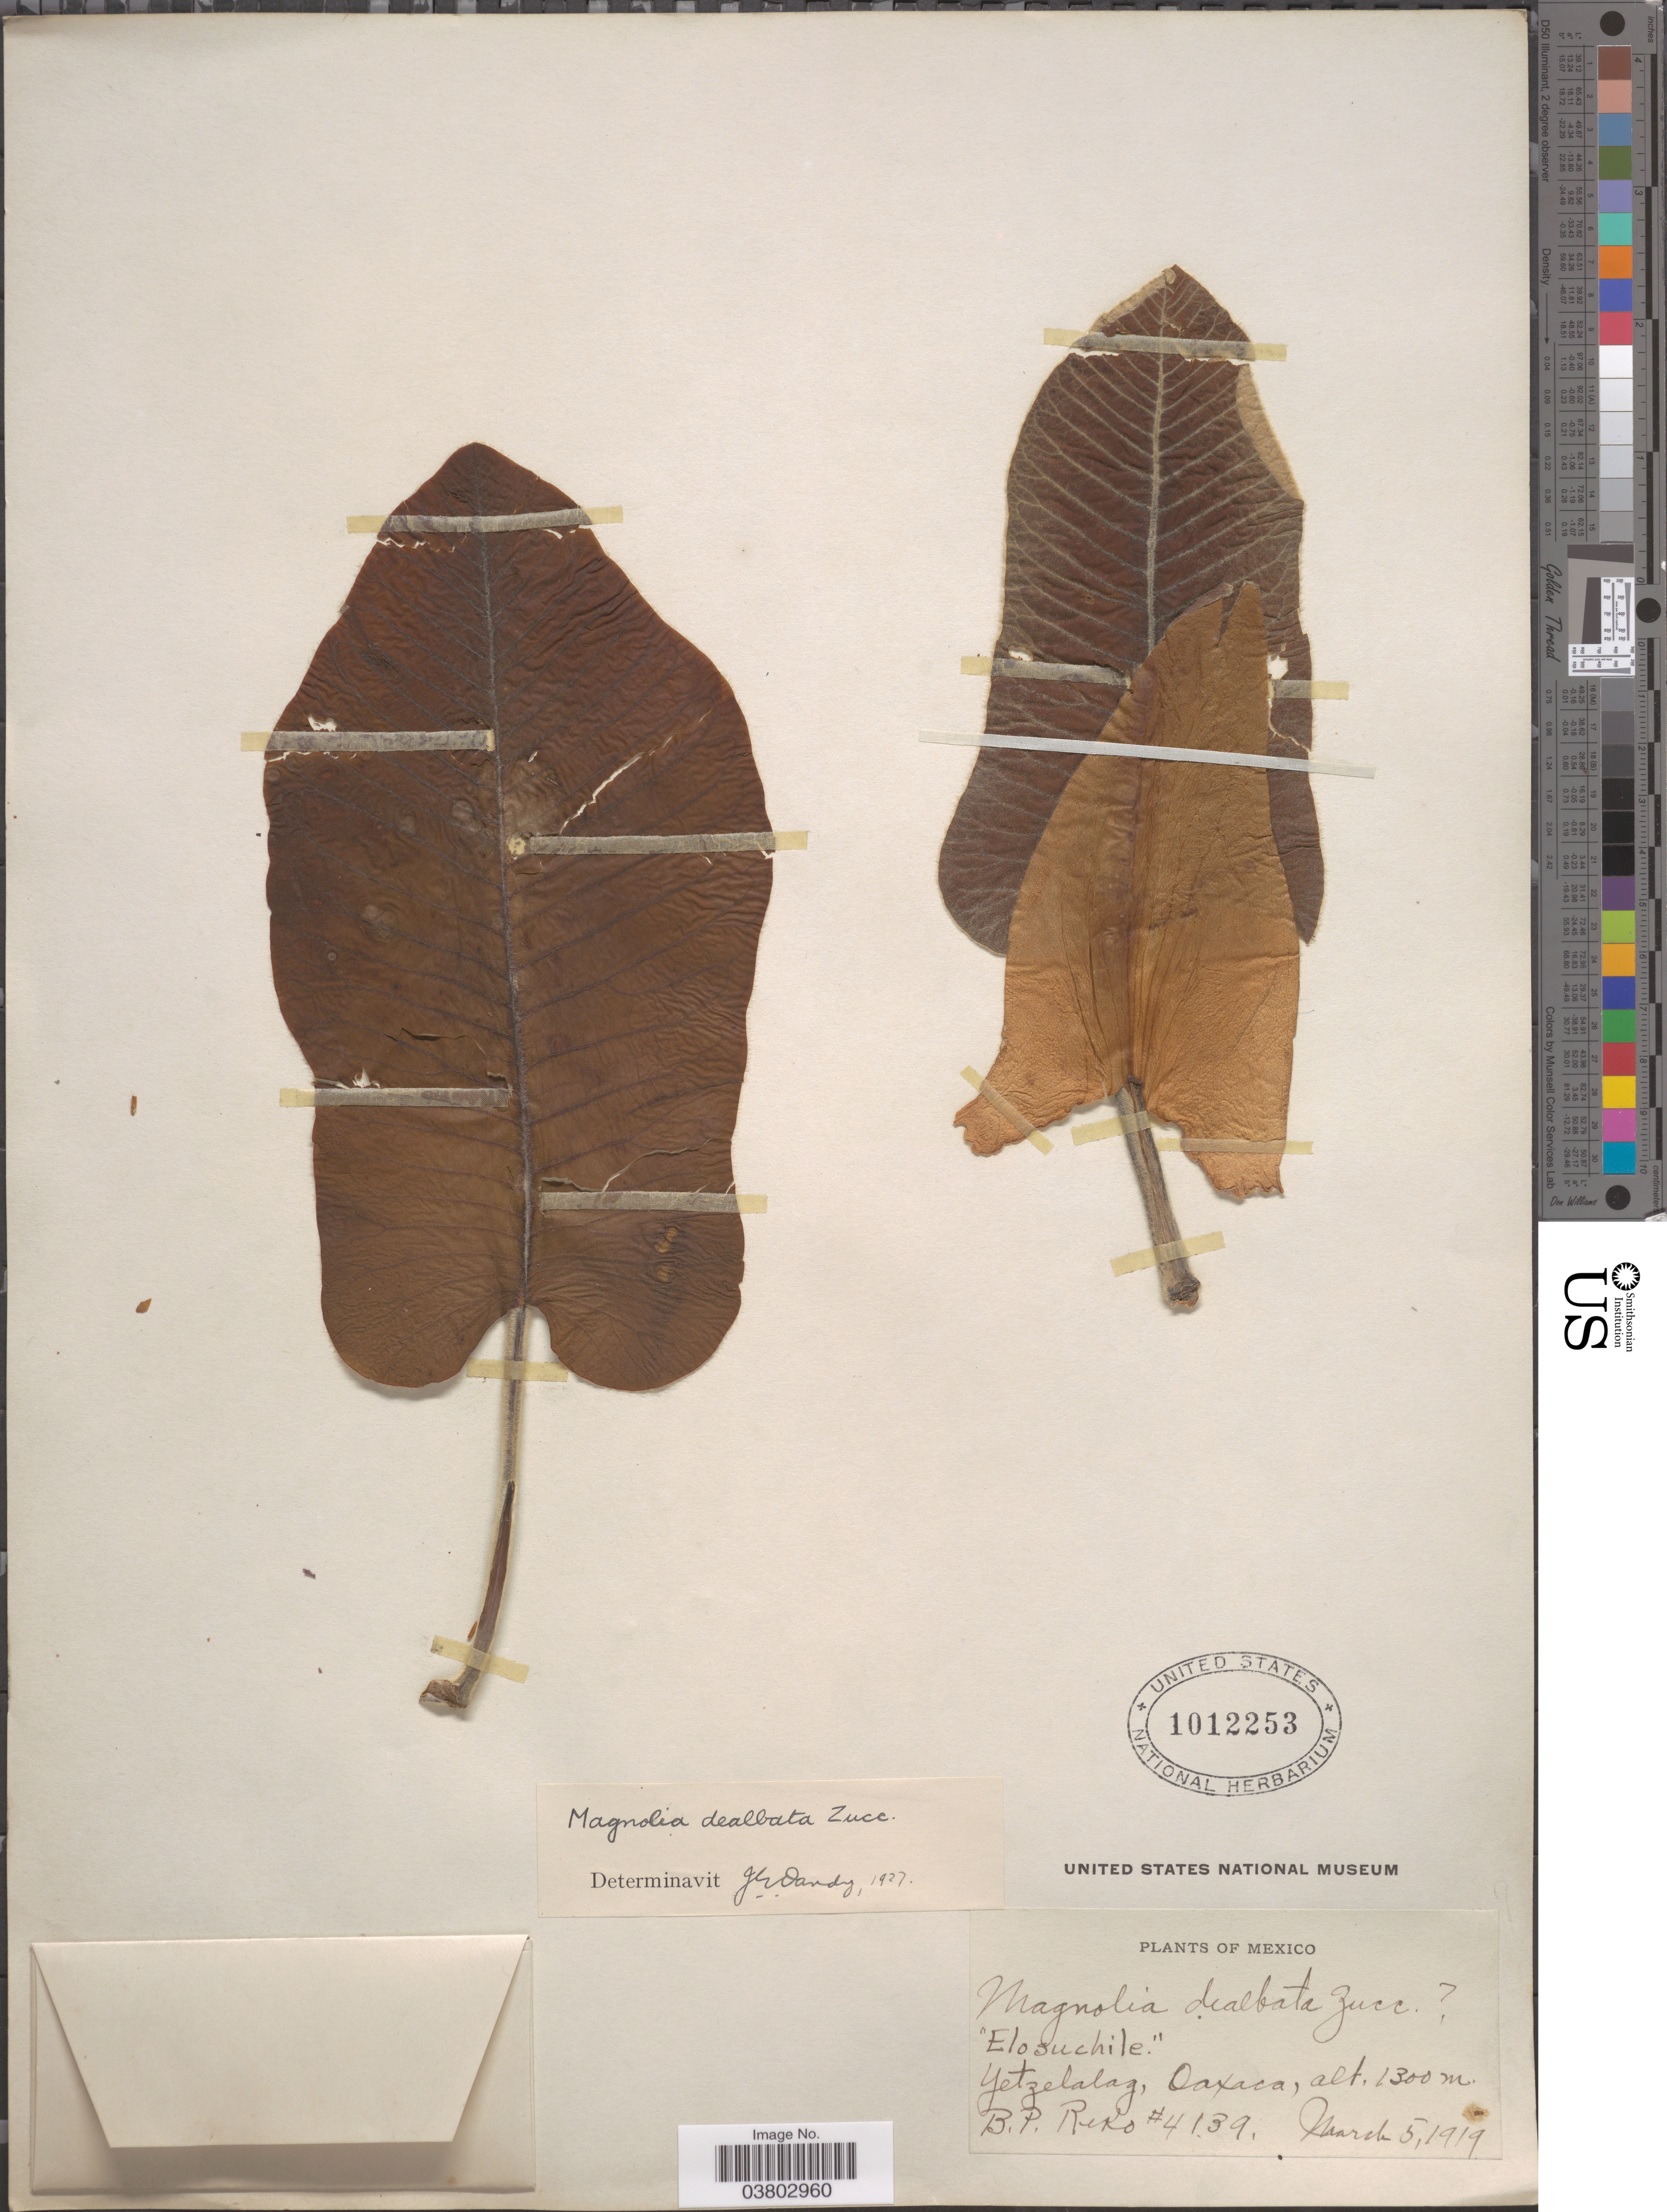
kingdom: Plantae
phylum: Tracheophyta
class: Magnoliopsida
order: Magnoliales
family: Magnoliaceae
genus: Magnolia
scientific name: Magnolia dealbata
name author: Zucc.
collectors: B. P. Reko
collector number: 4139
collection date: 1919-03-05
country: Mexico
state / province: Oaxaca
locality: Yetzelalag.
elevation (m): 1300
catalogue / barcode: US 1012253